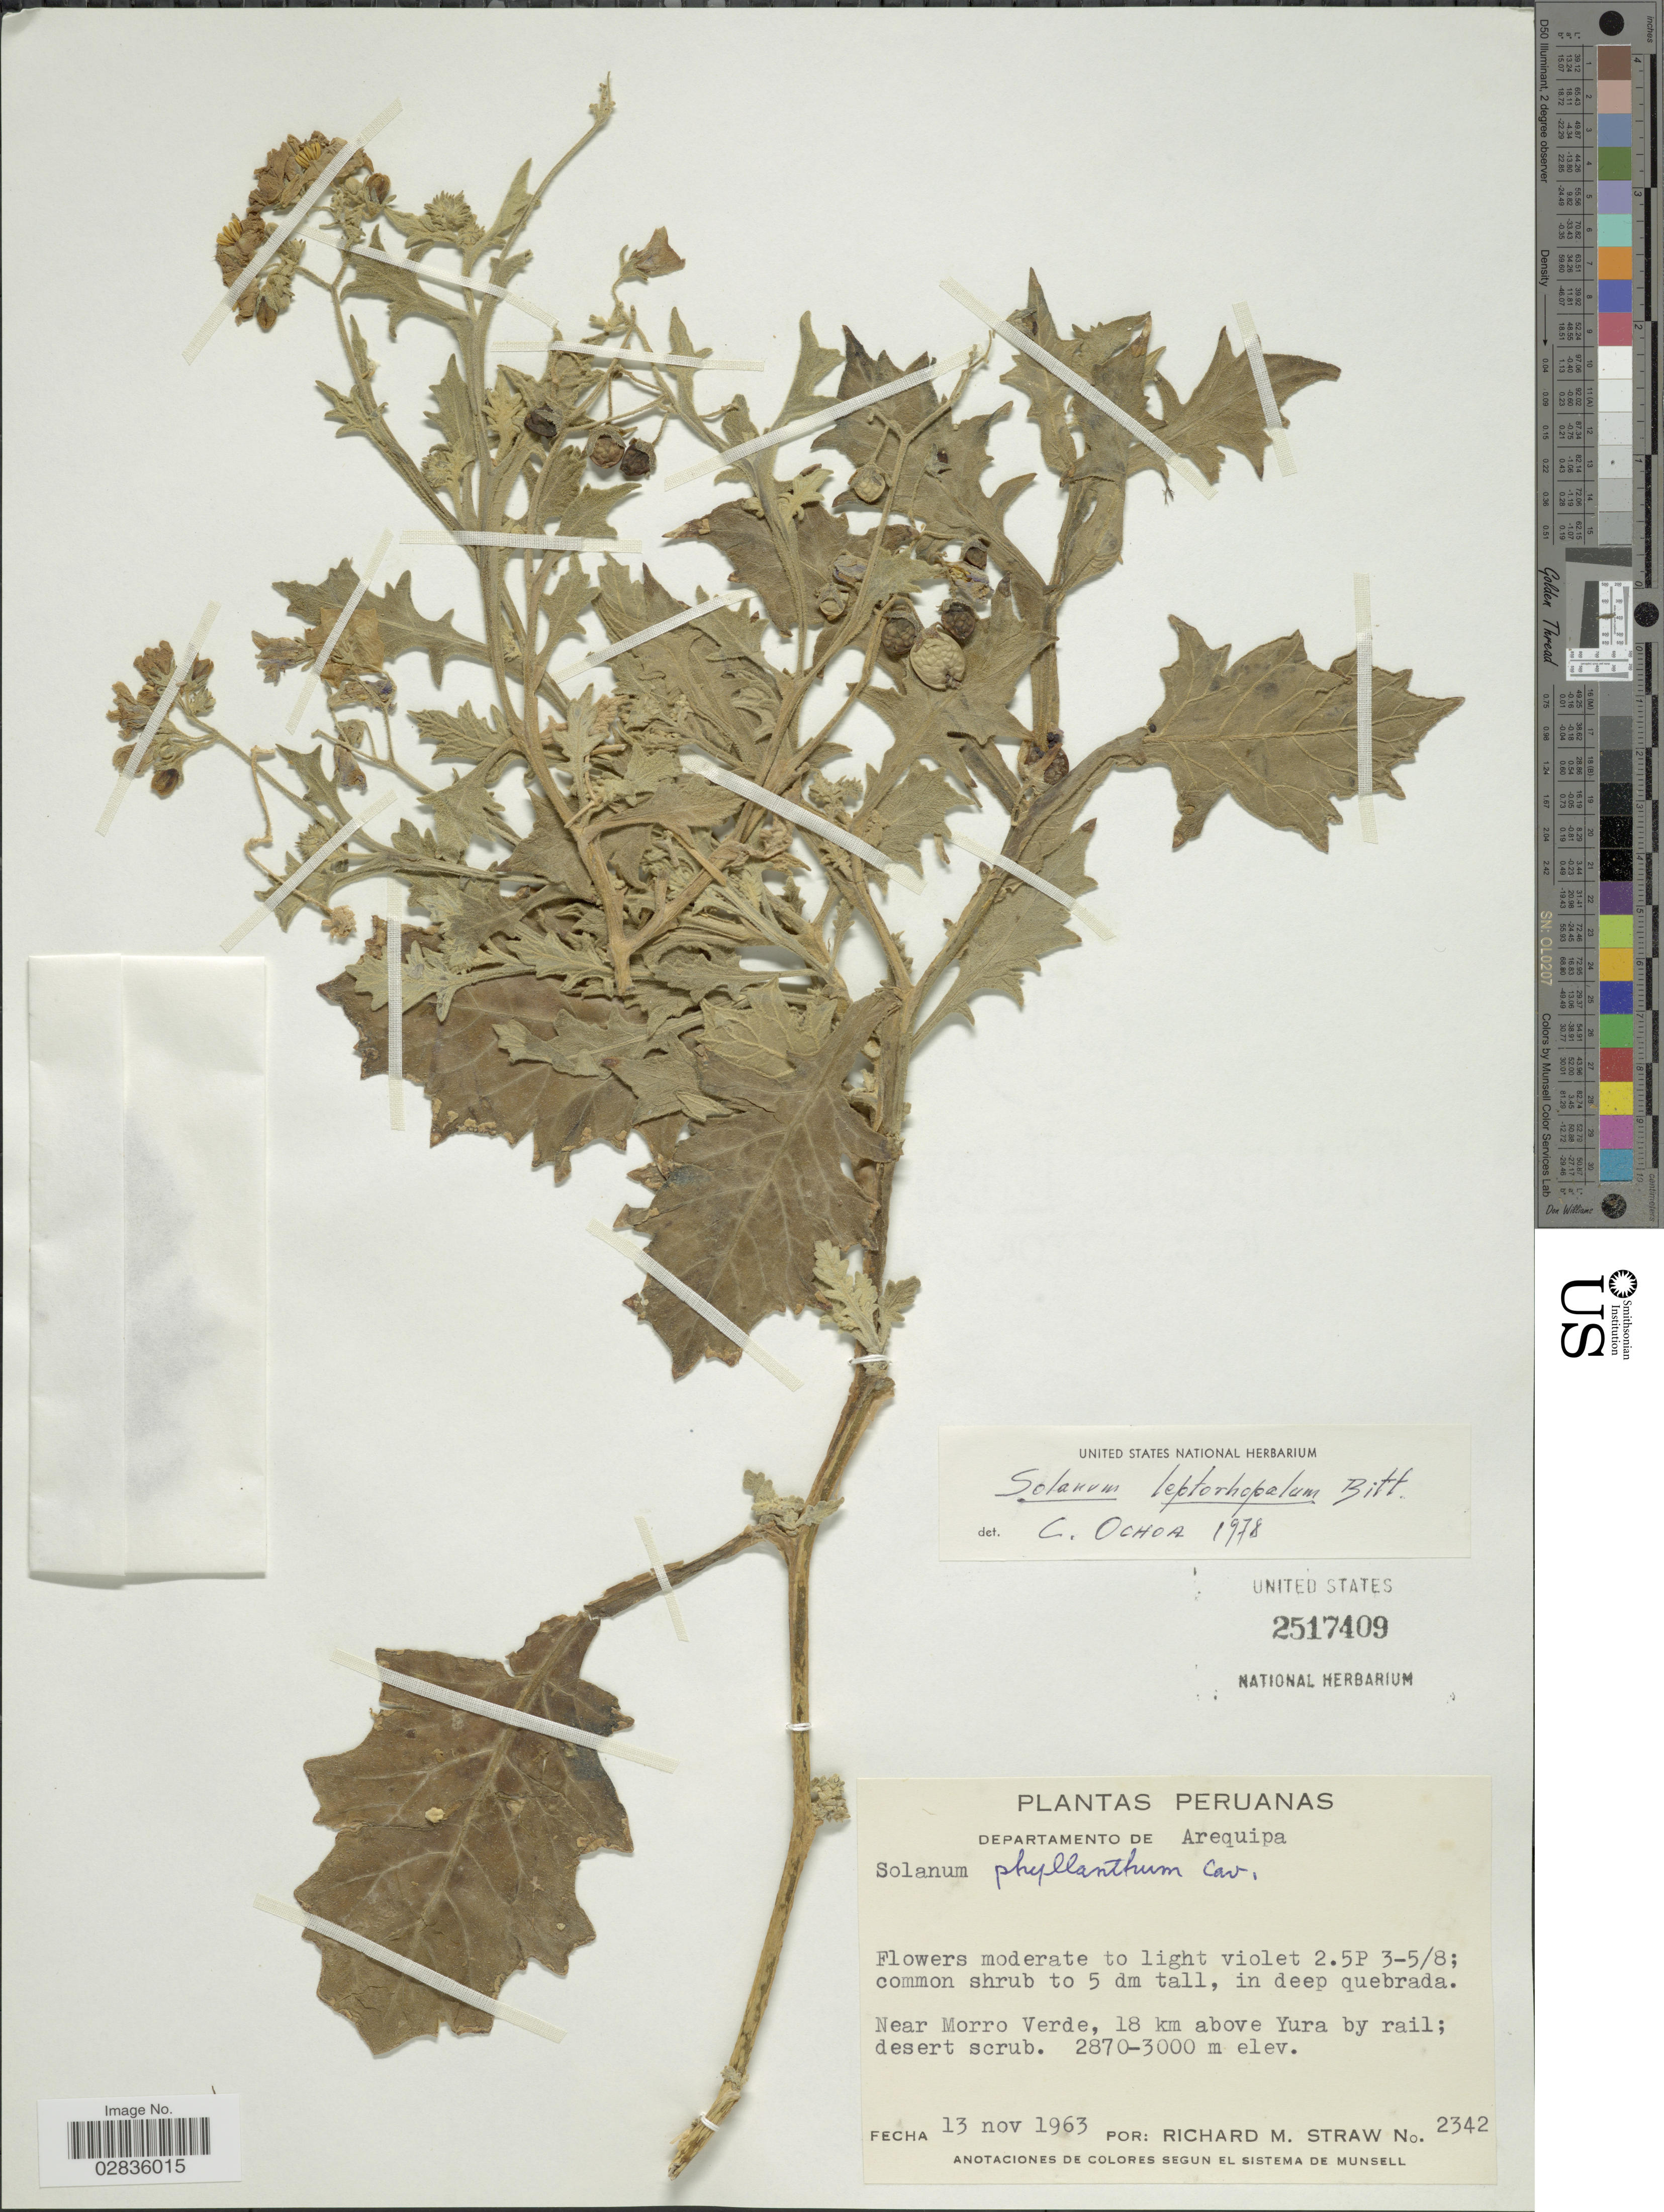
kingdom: Plantae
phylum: Tracheophyta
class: Magnoliopsida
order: Solanales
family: Solanaceae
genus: Solanum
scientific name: Solanum leptorhopalum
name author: Bitter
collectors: R. M. Straw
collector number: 2342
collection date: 1963-11-13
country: Peru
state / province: Arequipa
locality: Departamento de Arequipa. Near Morro Verde, 18 km above Yuru by rail.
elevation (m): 2870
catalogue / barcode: US 2517409